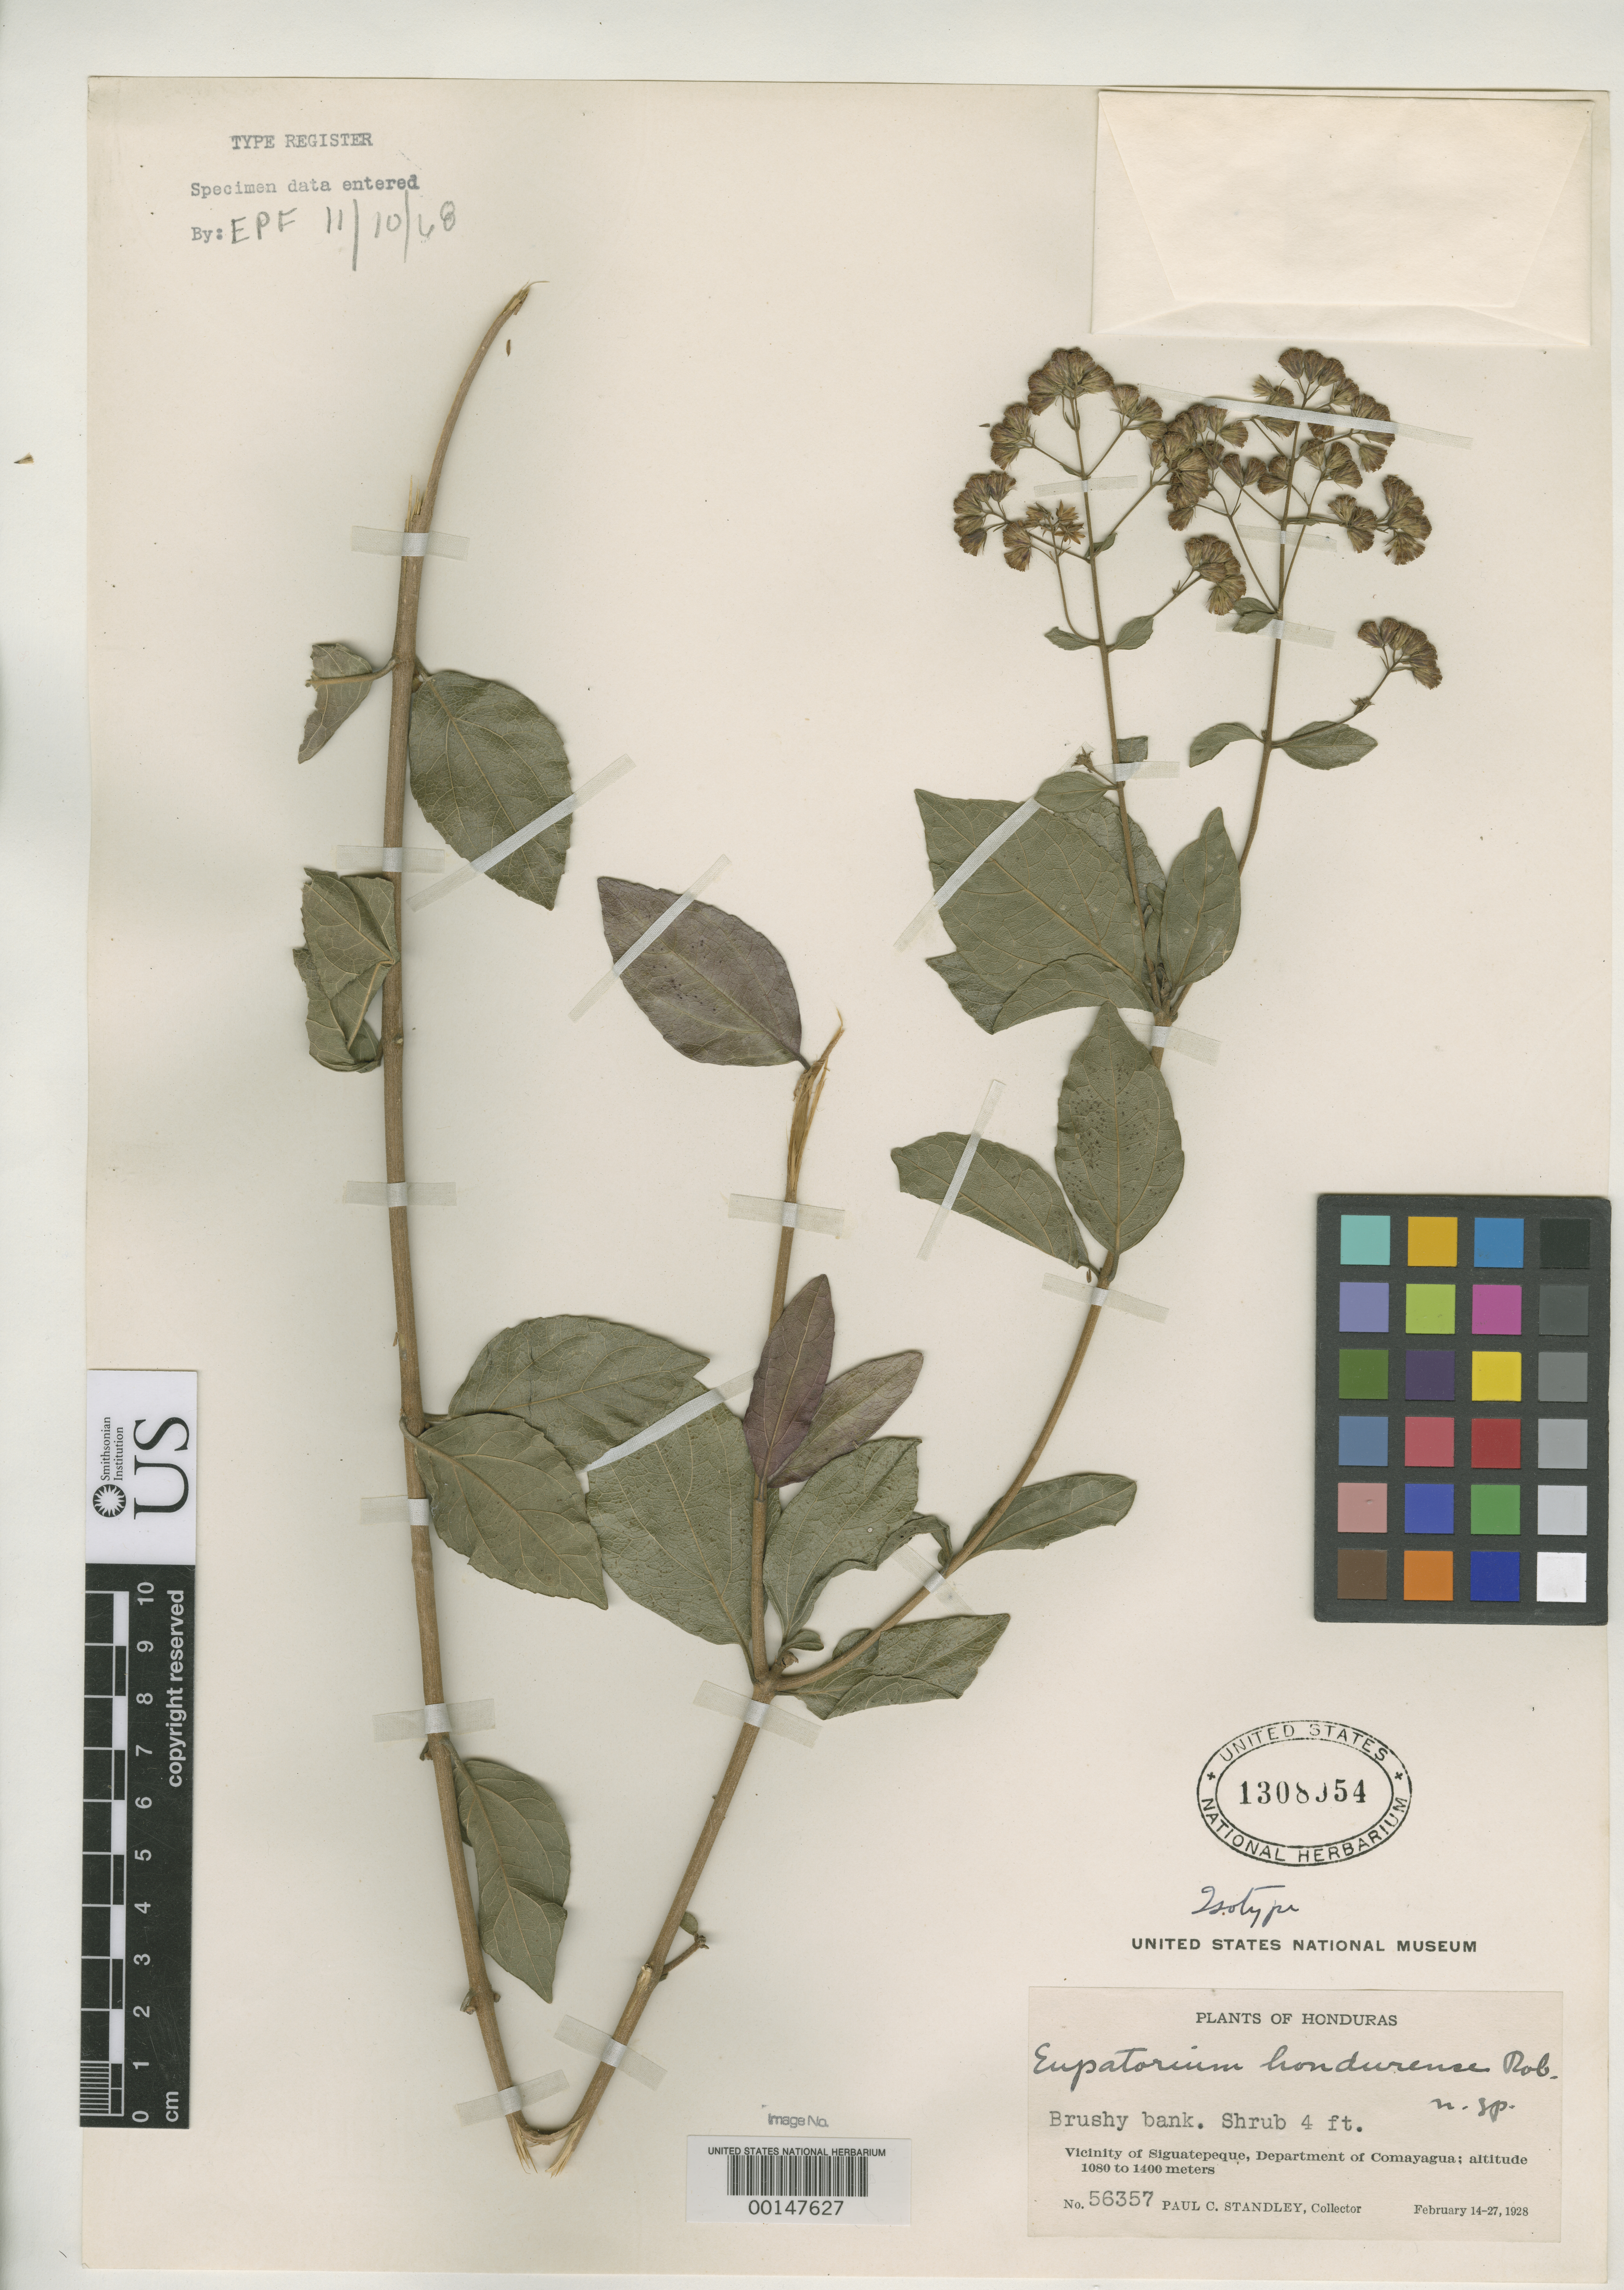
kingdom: Plantae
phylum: Tracheophyta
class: Magnoliopsida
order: Asterales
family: Asteraceae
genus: Eupatorium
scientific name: Eupatorium hondurense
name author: B.L. Rob.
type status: Isotype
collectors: P. C. Standley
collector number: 56357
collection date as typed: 27 Feb 1928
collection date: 1928-02-27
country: Honduras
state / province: Comayagua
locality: Siguatepeque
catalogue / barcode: US 1308954